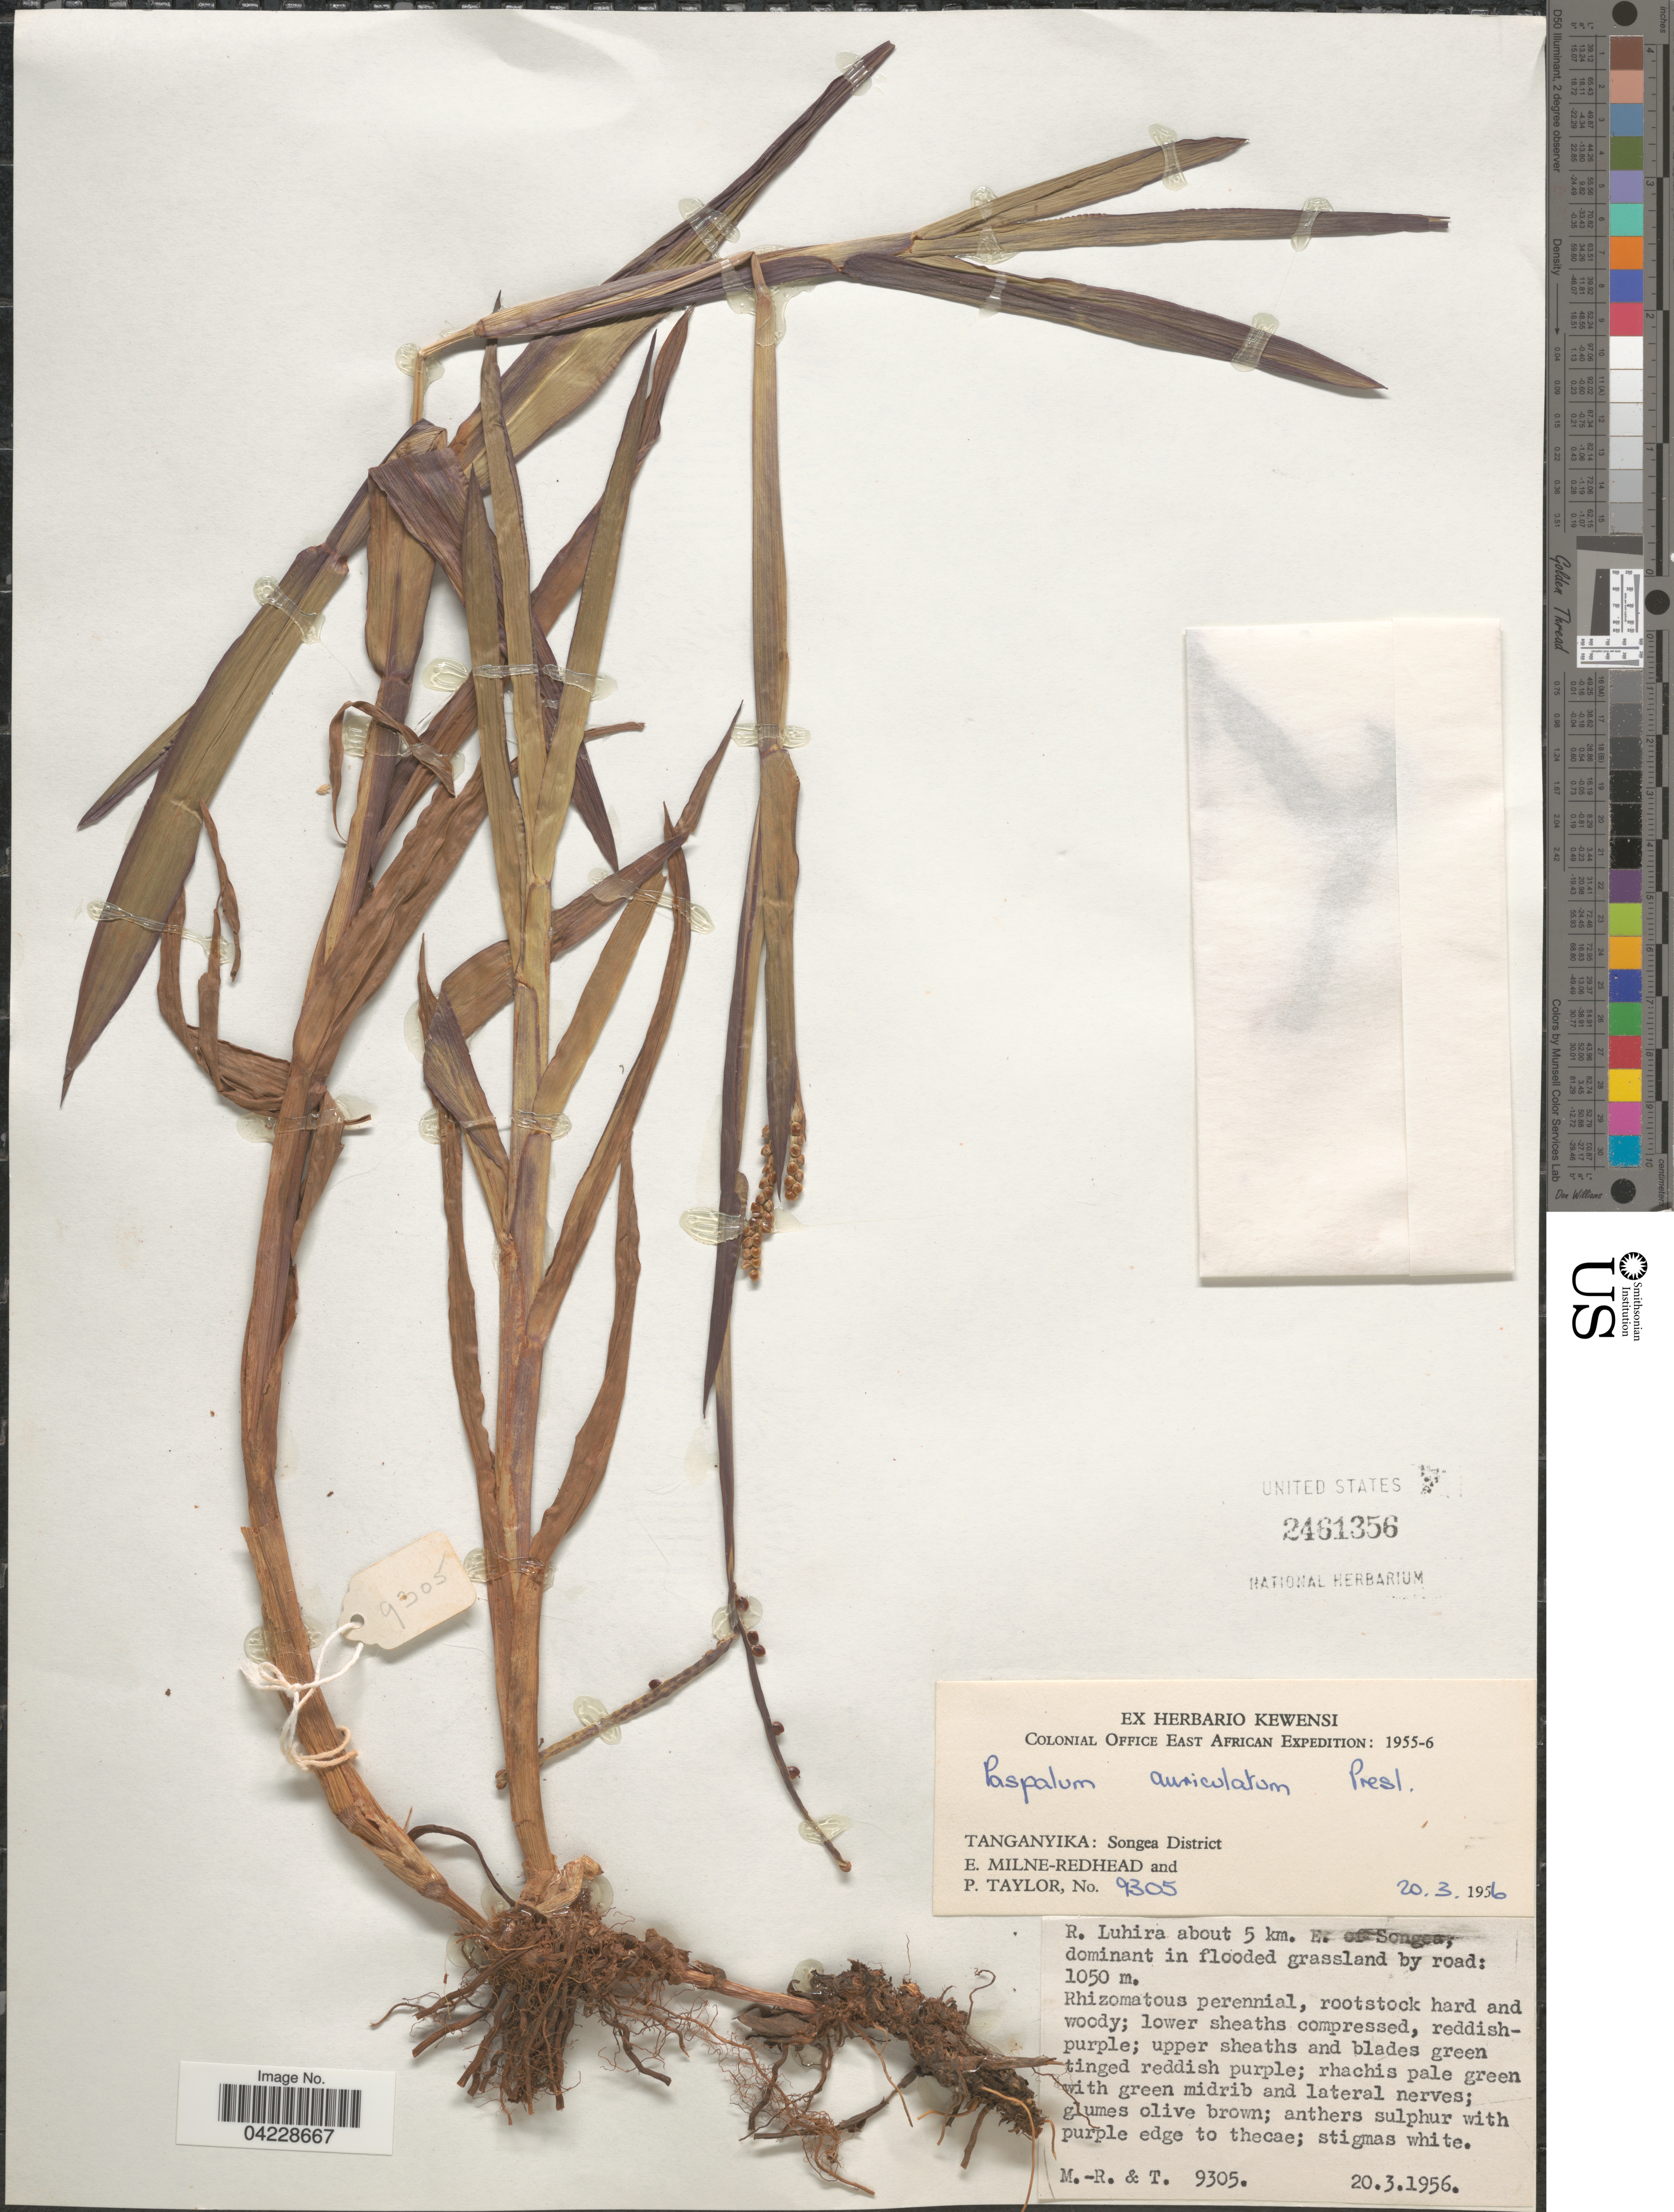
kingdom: Plantae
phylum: Tracheophyta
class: Liliopsida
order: Poales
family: Poaceae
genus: Paspalum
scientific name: Paspalum scrobiculatum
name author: L.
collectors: E. W. Milne-Redhead & P. Taylor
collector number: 9305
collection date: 1956-03-20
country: Tanzania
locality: Colonial Office East African Expedition: 1955-6. Tanganyika: Songea District. R. Luhira about 5 km. E. of Songea.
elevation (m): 1050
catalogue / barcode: US 2461356